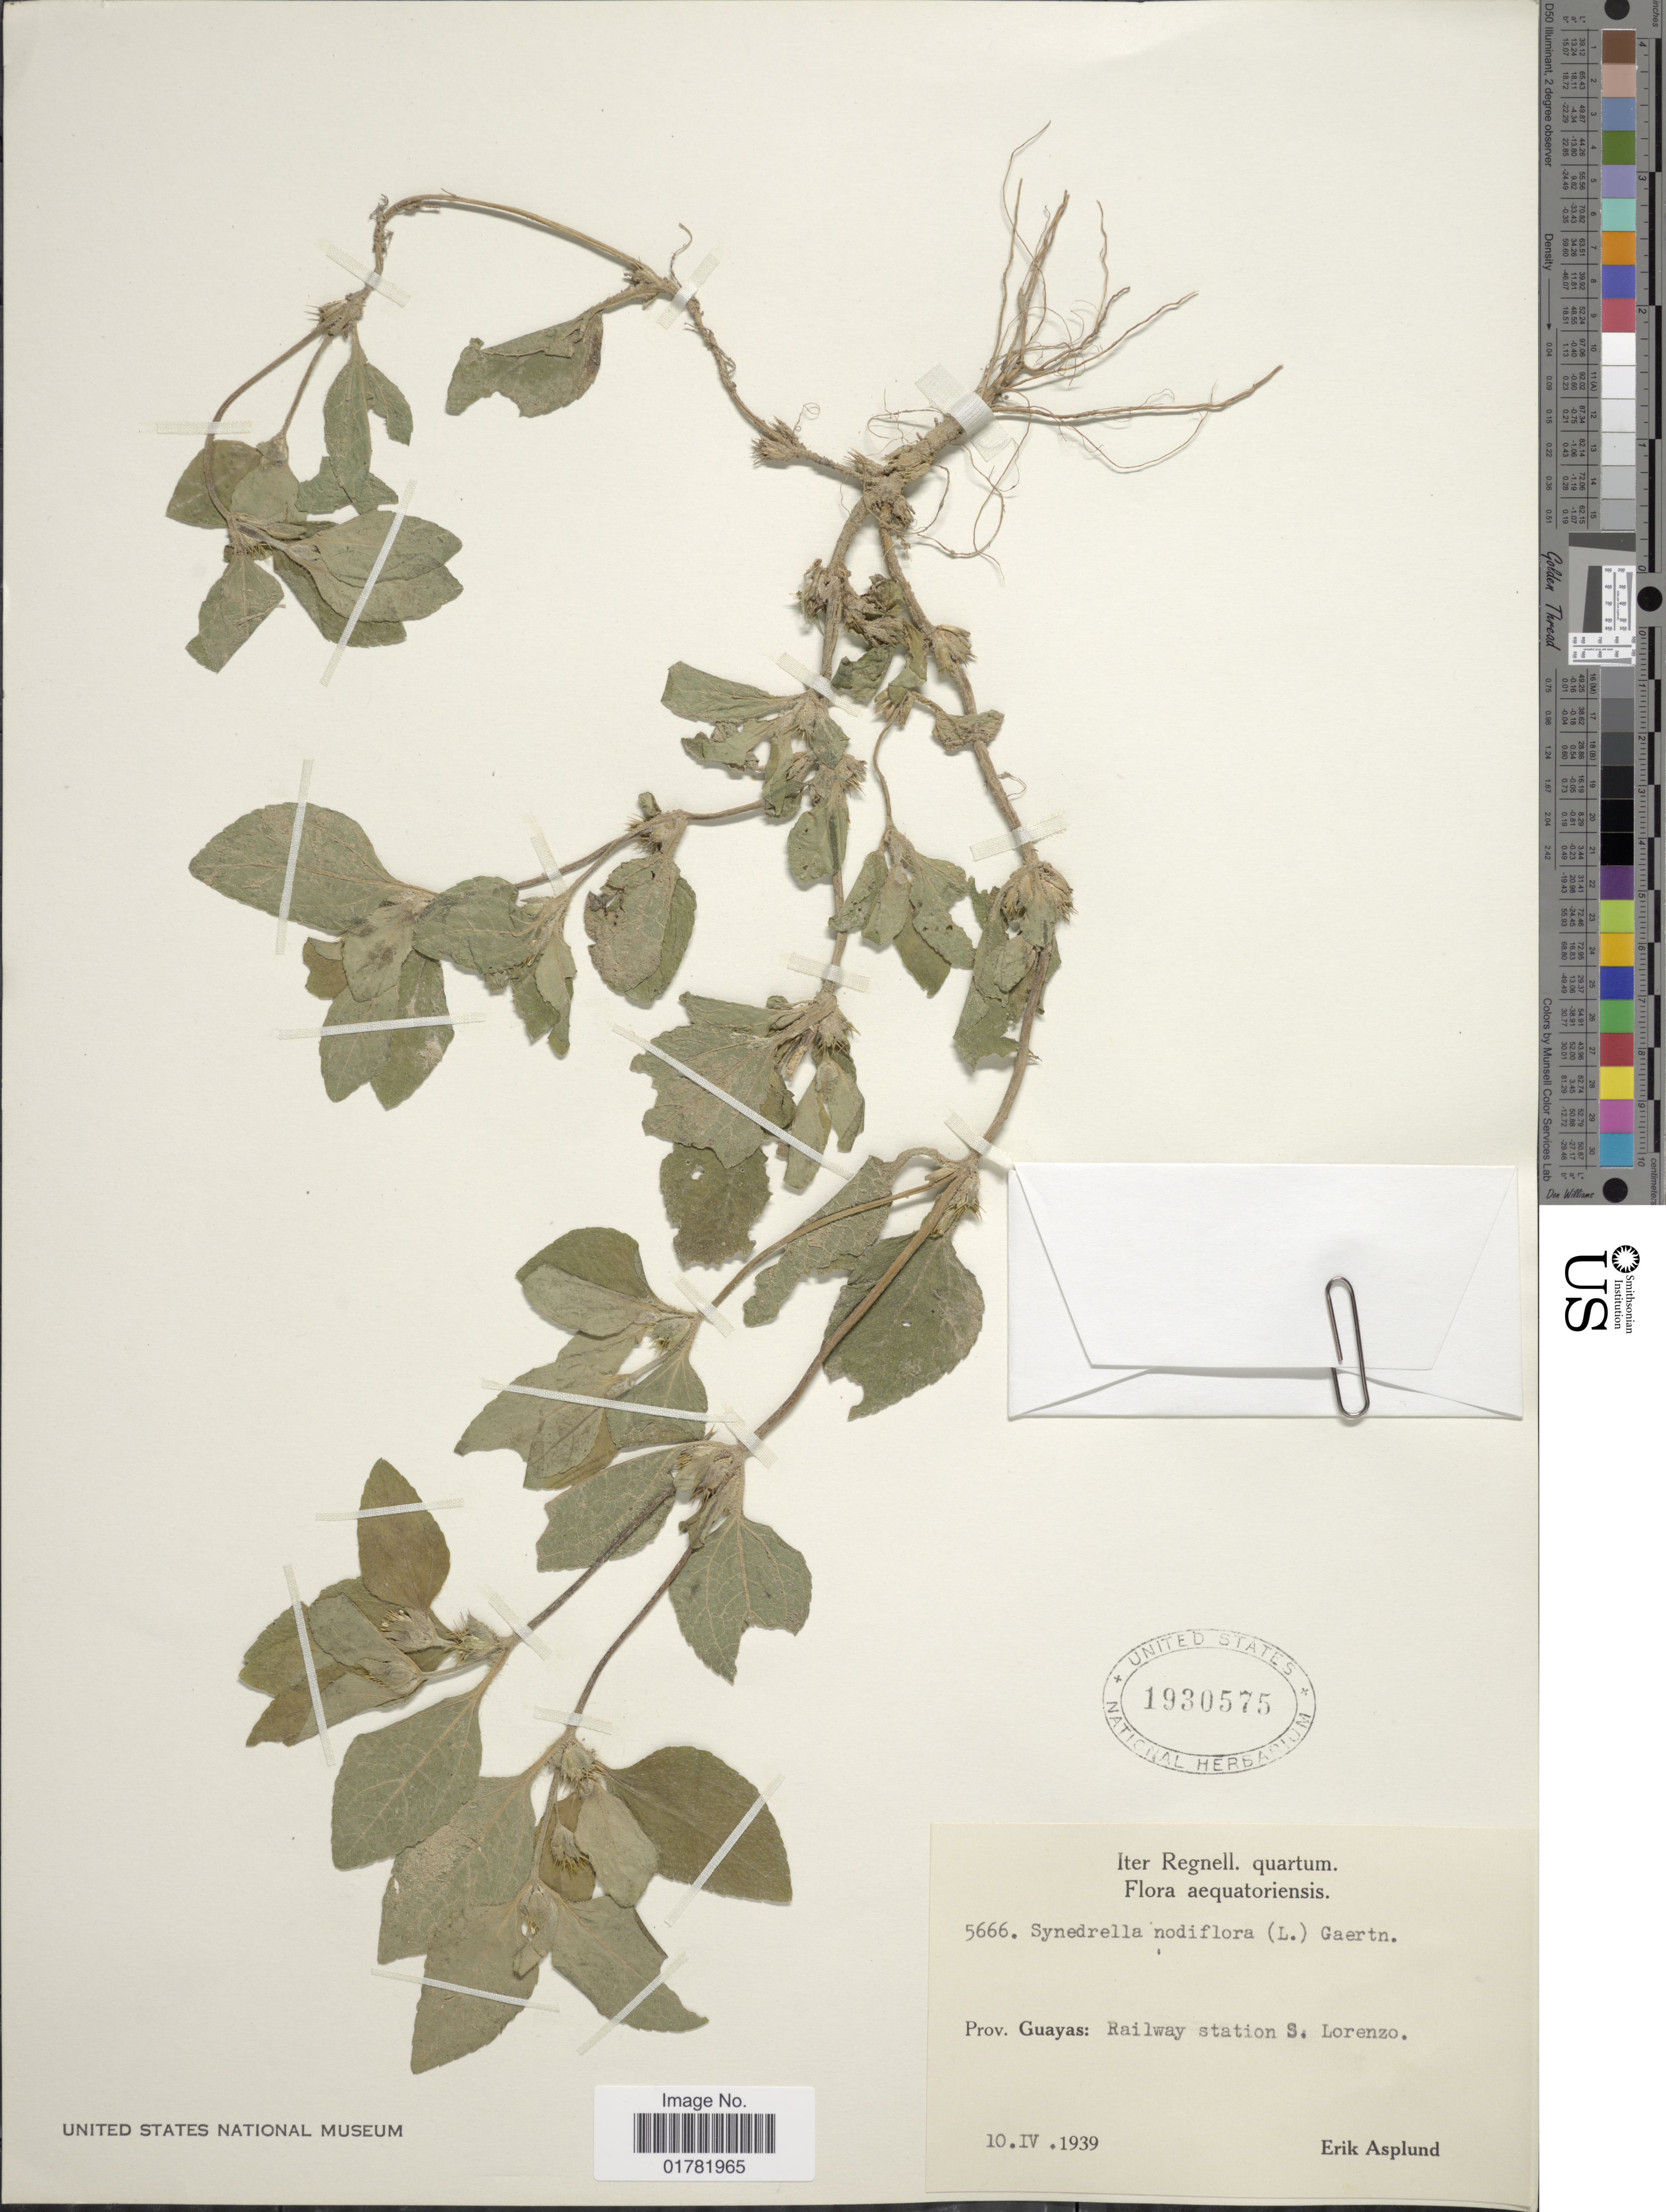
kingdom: Plantae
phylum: Tracheophyta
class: Magnoliopsida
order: Asterales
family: Asteraceae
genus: Synedrella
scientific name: Synedrella nodiflora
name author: (L.) Gaertn.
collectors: E. Asplund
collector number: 5666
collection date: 1939-04-10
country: Ecuador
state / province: Guayas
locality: Railway station S Lorenzo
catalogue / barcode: US 1930575